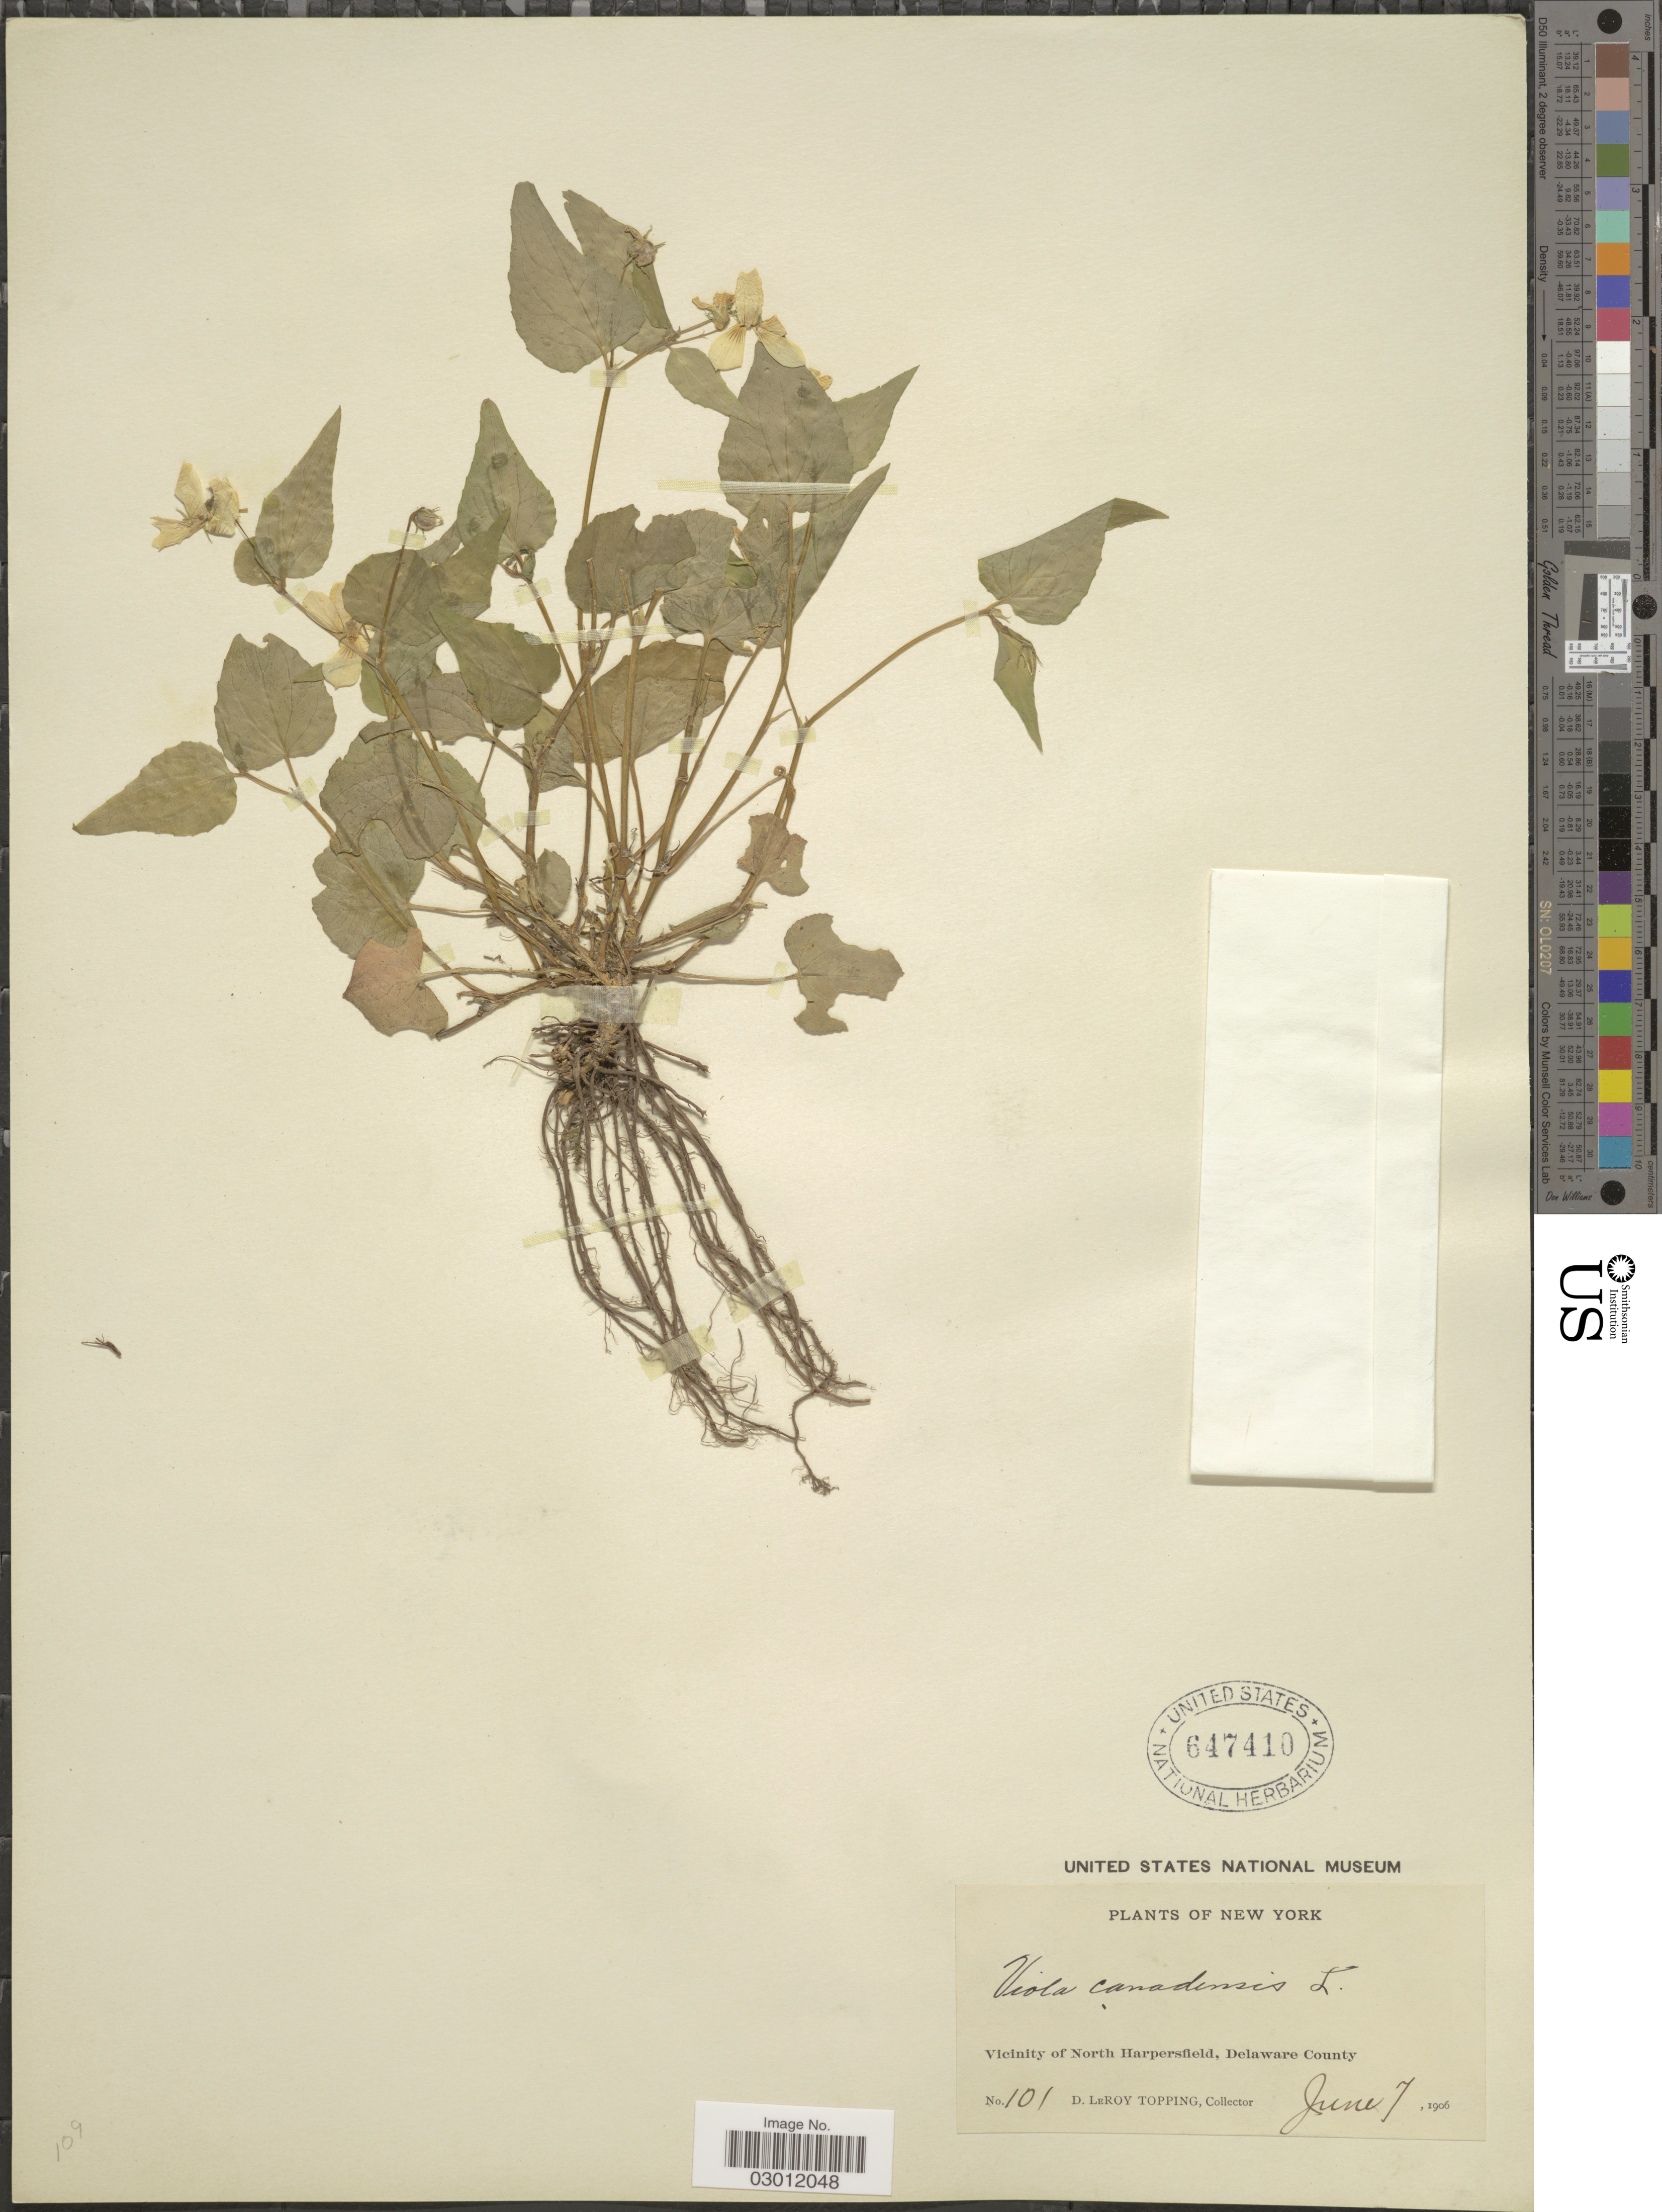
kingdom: Plantae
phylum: Tracheophyta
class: Magnoliopsida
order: Malpighiales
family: Violaceae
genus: Viola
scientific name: Viola canadensis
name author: L.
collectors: D. L. Topping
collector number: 101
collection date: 1906-06-07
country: United States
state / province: New York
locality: Vicinity of North Harprsfield, Delaware County.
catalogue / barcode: US 647410